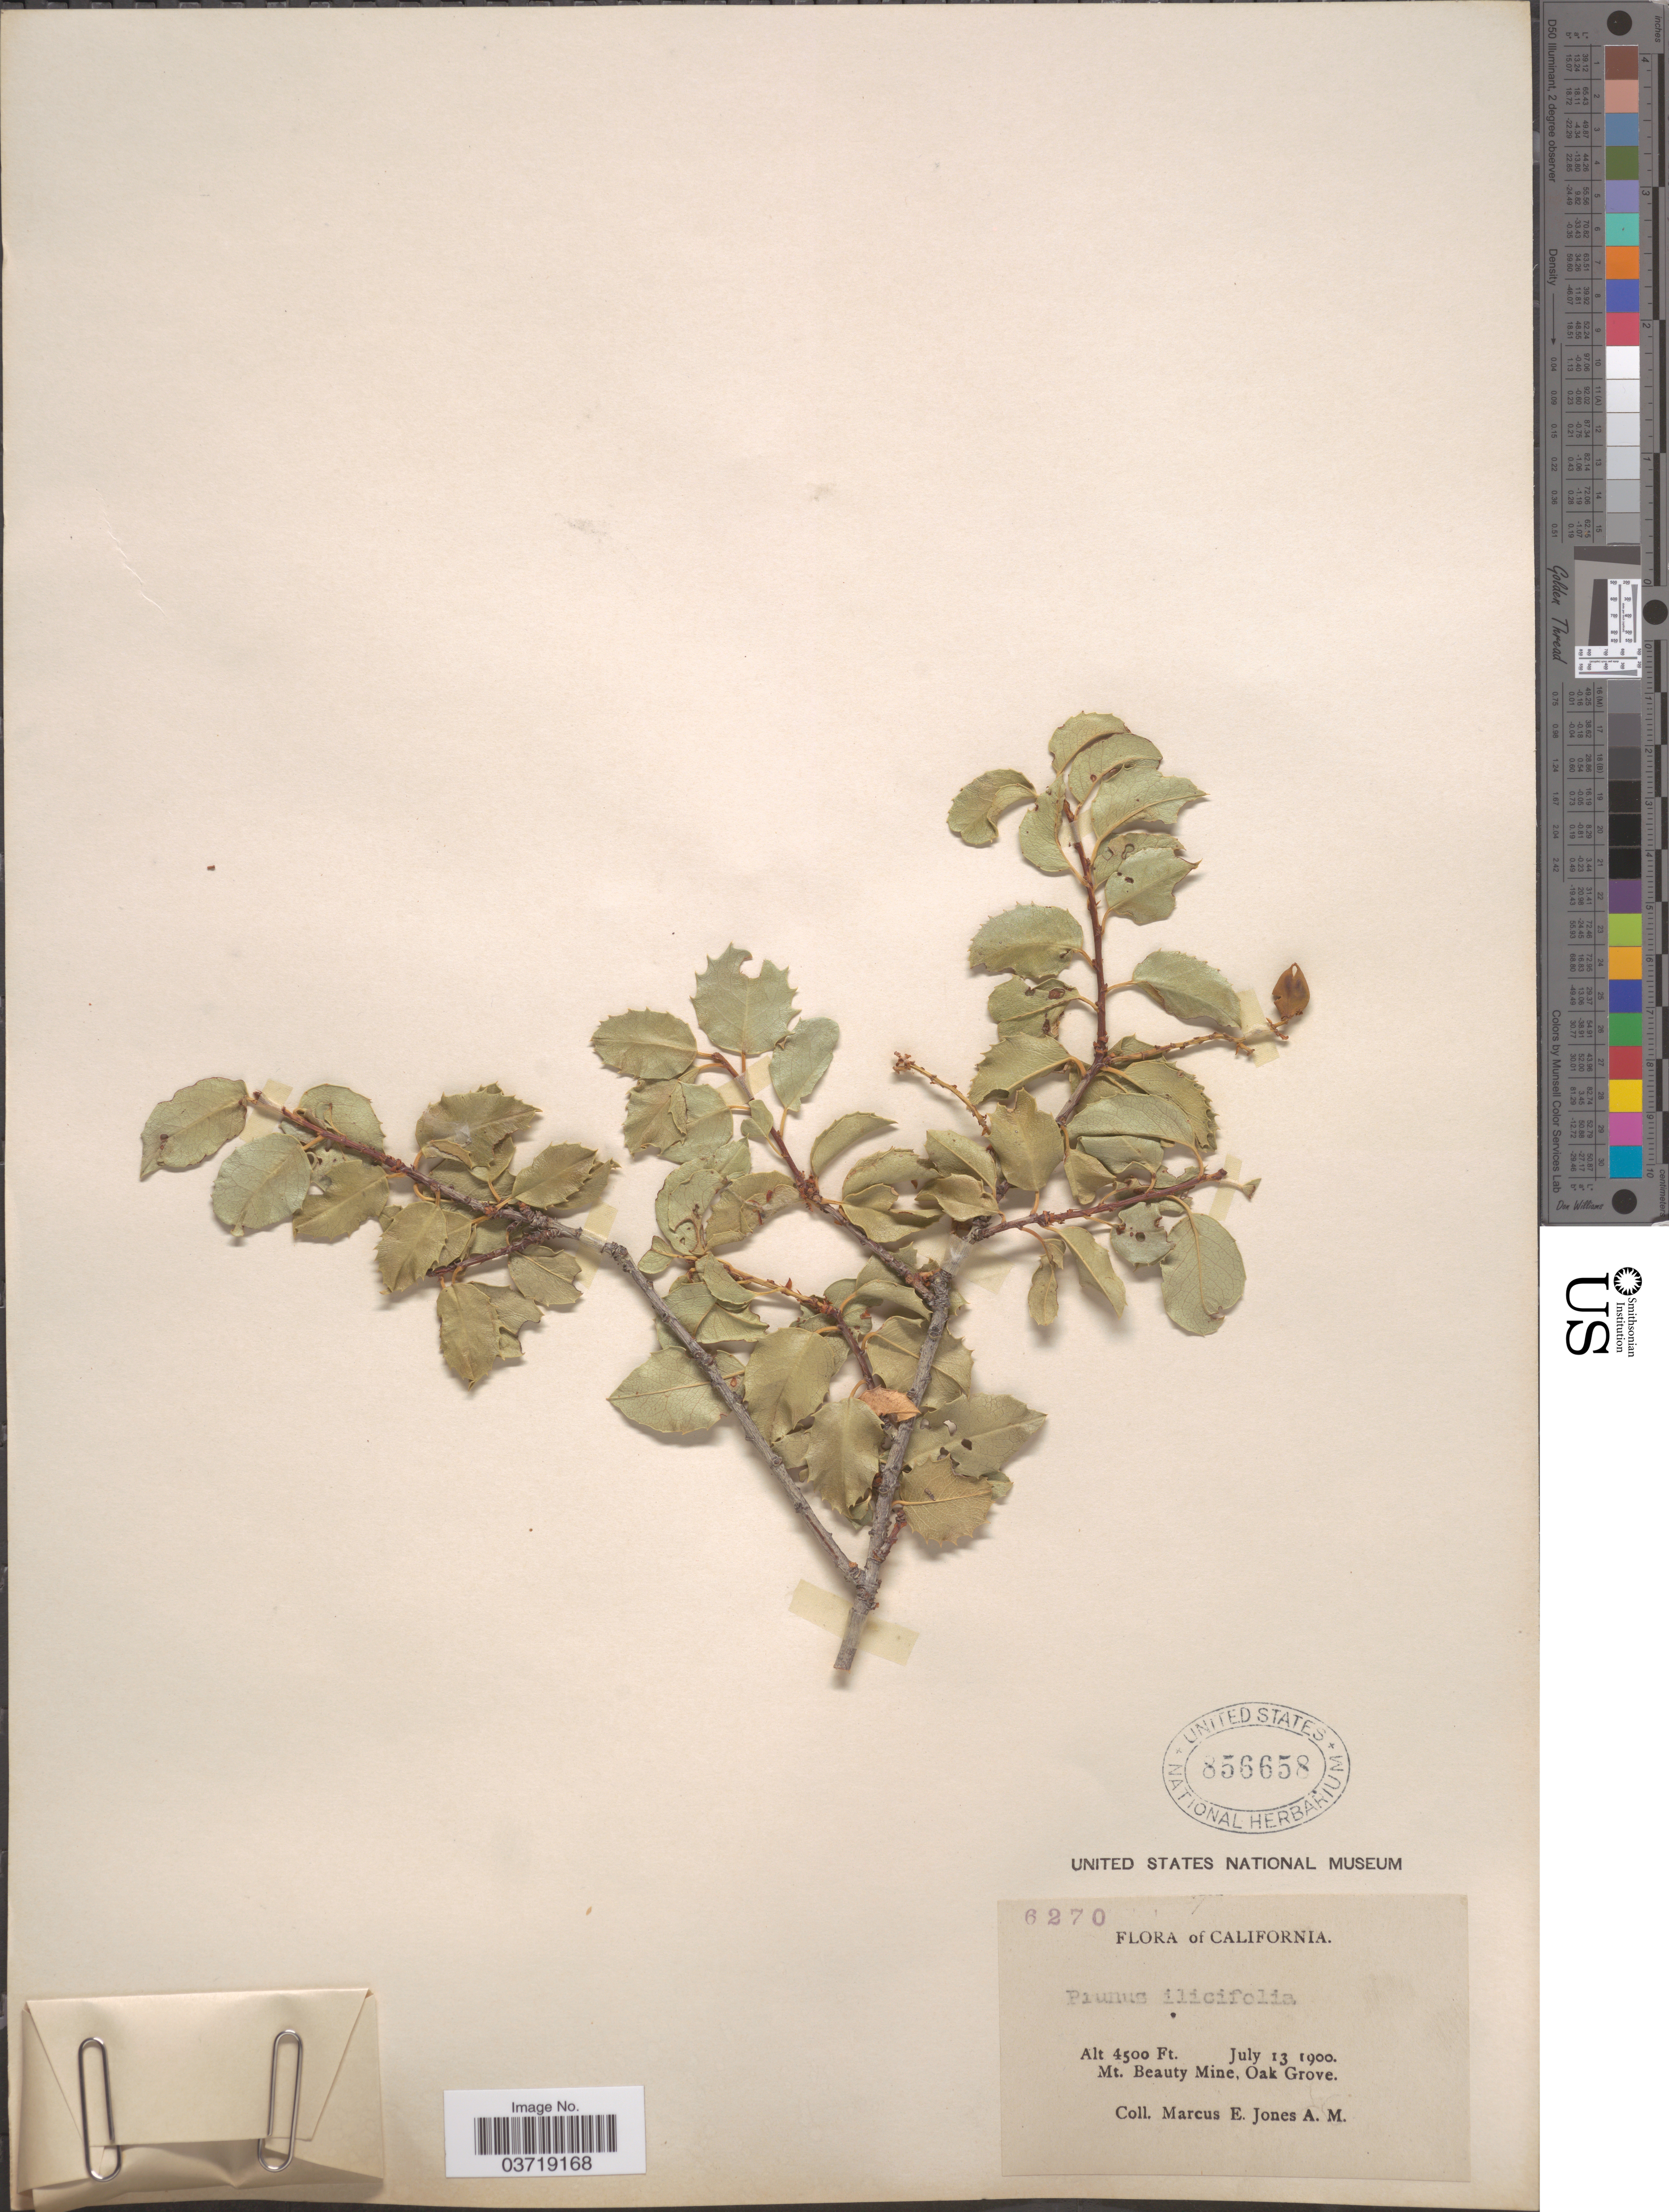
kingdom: Plantae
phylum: Tracheophyta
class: Magnoliopsida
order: Rosales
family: Rosaceae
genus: Prunus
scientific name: Prunus ilicifolia var. ilicifolia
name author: (Nutt. ex Hook. & Arn.) D. Dietr.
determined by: Strong, Mark T., (BOT), Smithsonian Institution - National Museum of Natural History (UNITED STATES)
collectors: M. E. Jones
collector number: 6270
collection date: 1900-07-13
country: United States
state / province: California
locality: Mt. Beauty Mine, Oak Grove.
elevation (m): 1372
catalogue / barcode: US 856658